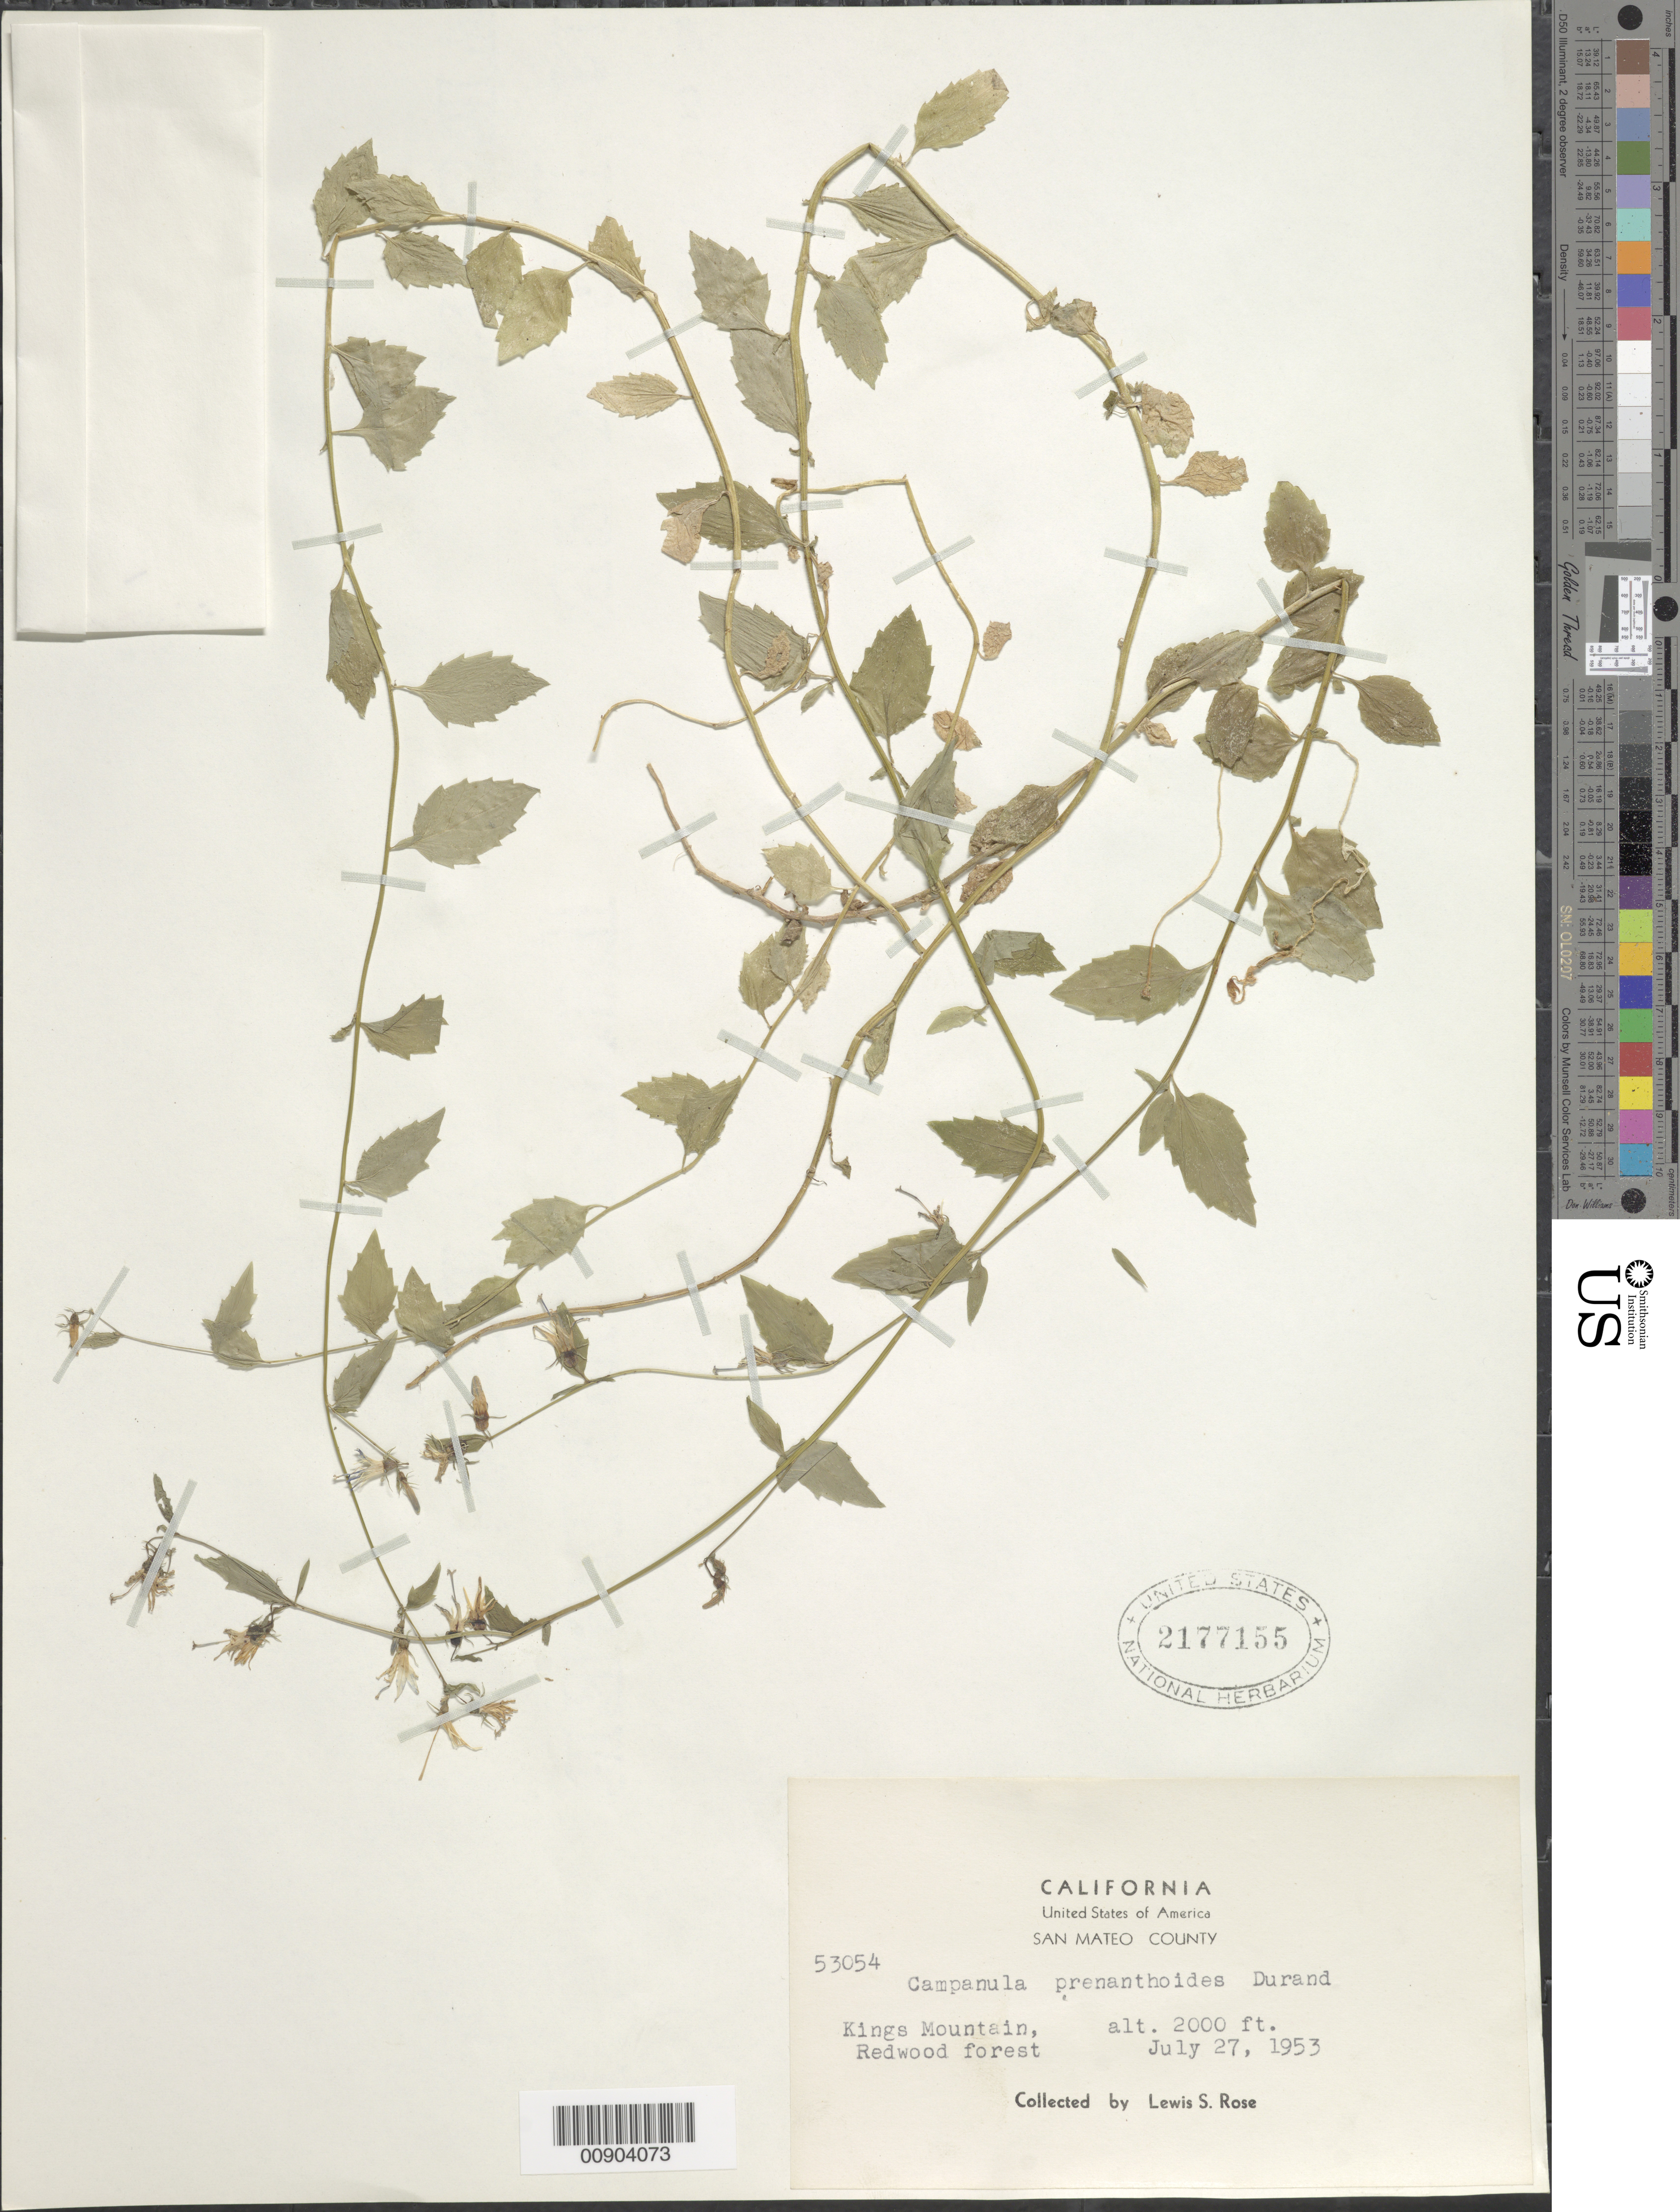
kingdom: Plantae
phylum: Tracheophyta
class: Magnoliopsida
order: Asterales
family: Campanulaceae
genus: Campanula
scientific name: Campanula prenanthoides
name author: Durand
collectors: L. S. Rose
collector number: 53054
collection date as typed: July 27, 1953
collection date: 1953-07-27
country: United States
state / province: California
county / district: San Mateo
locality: Kings Mountain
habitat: redwood forest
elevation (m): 610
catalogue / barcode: US 2177155